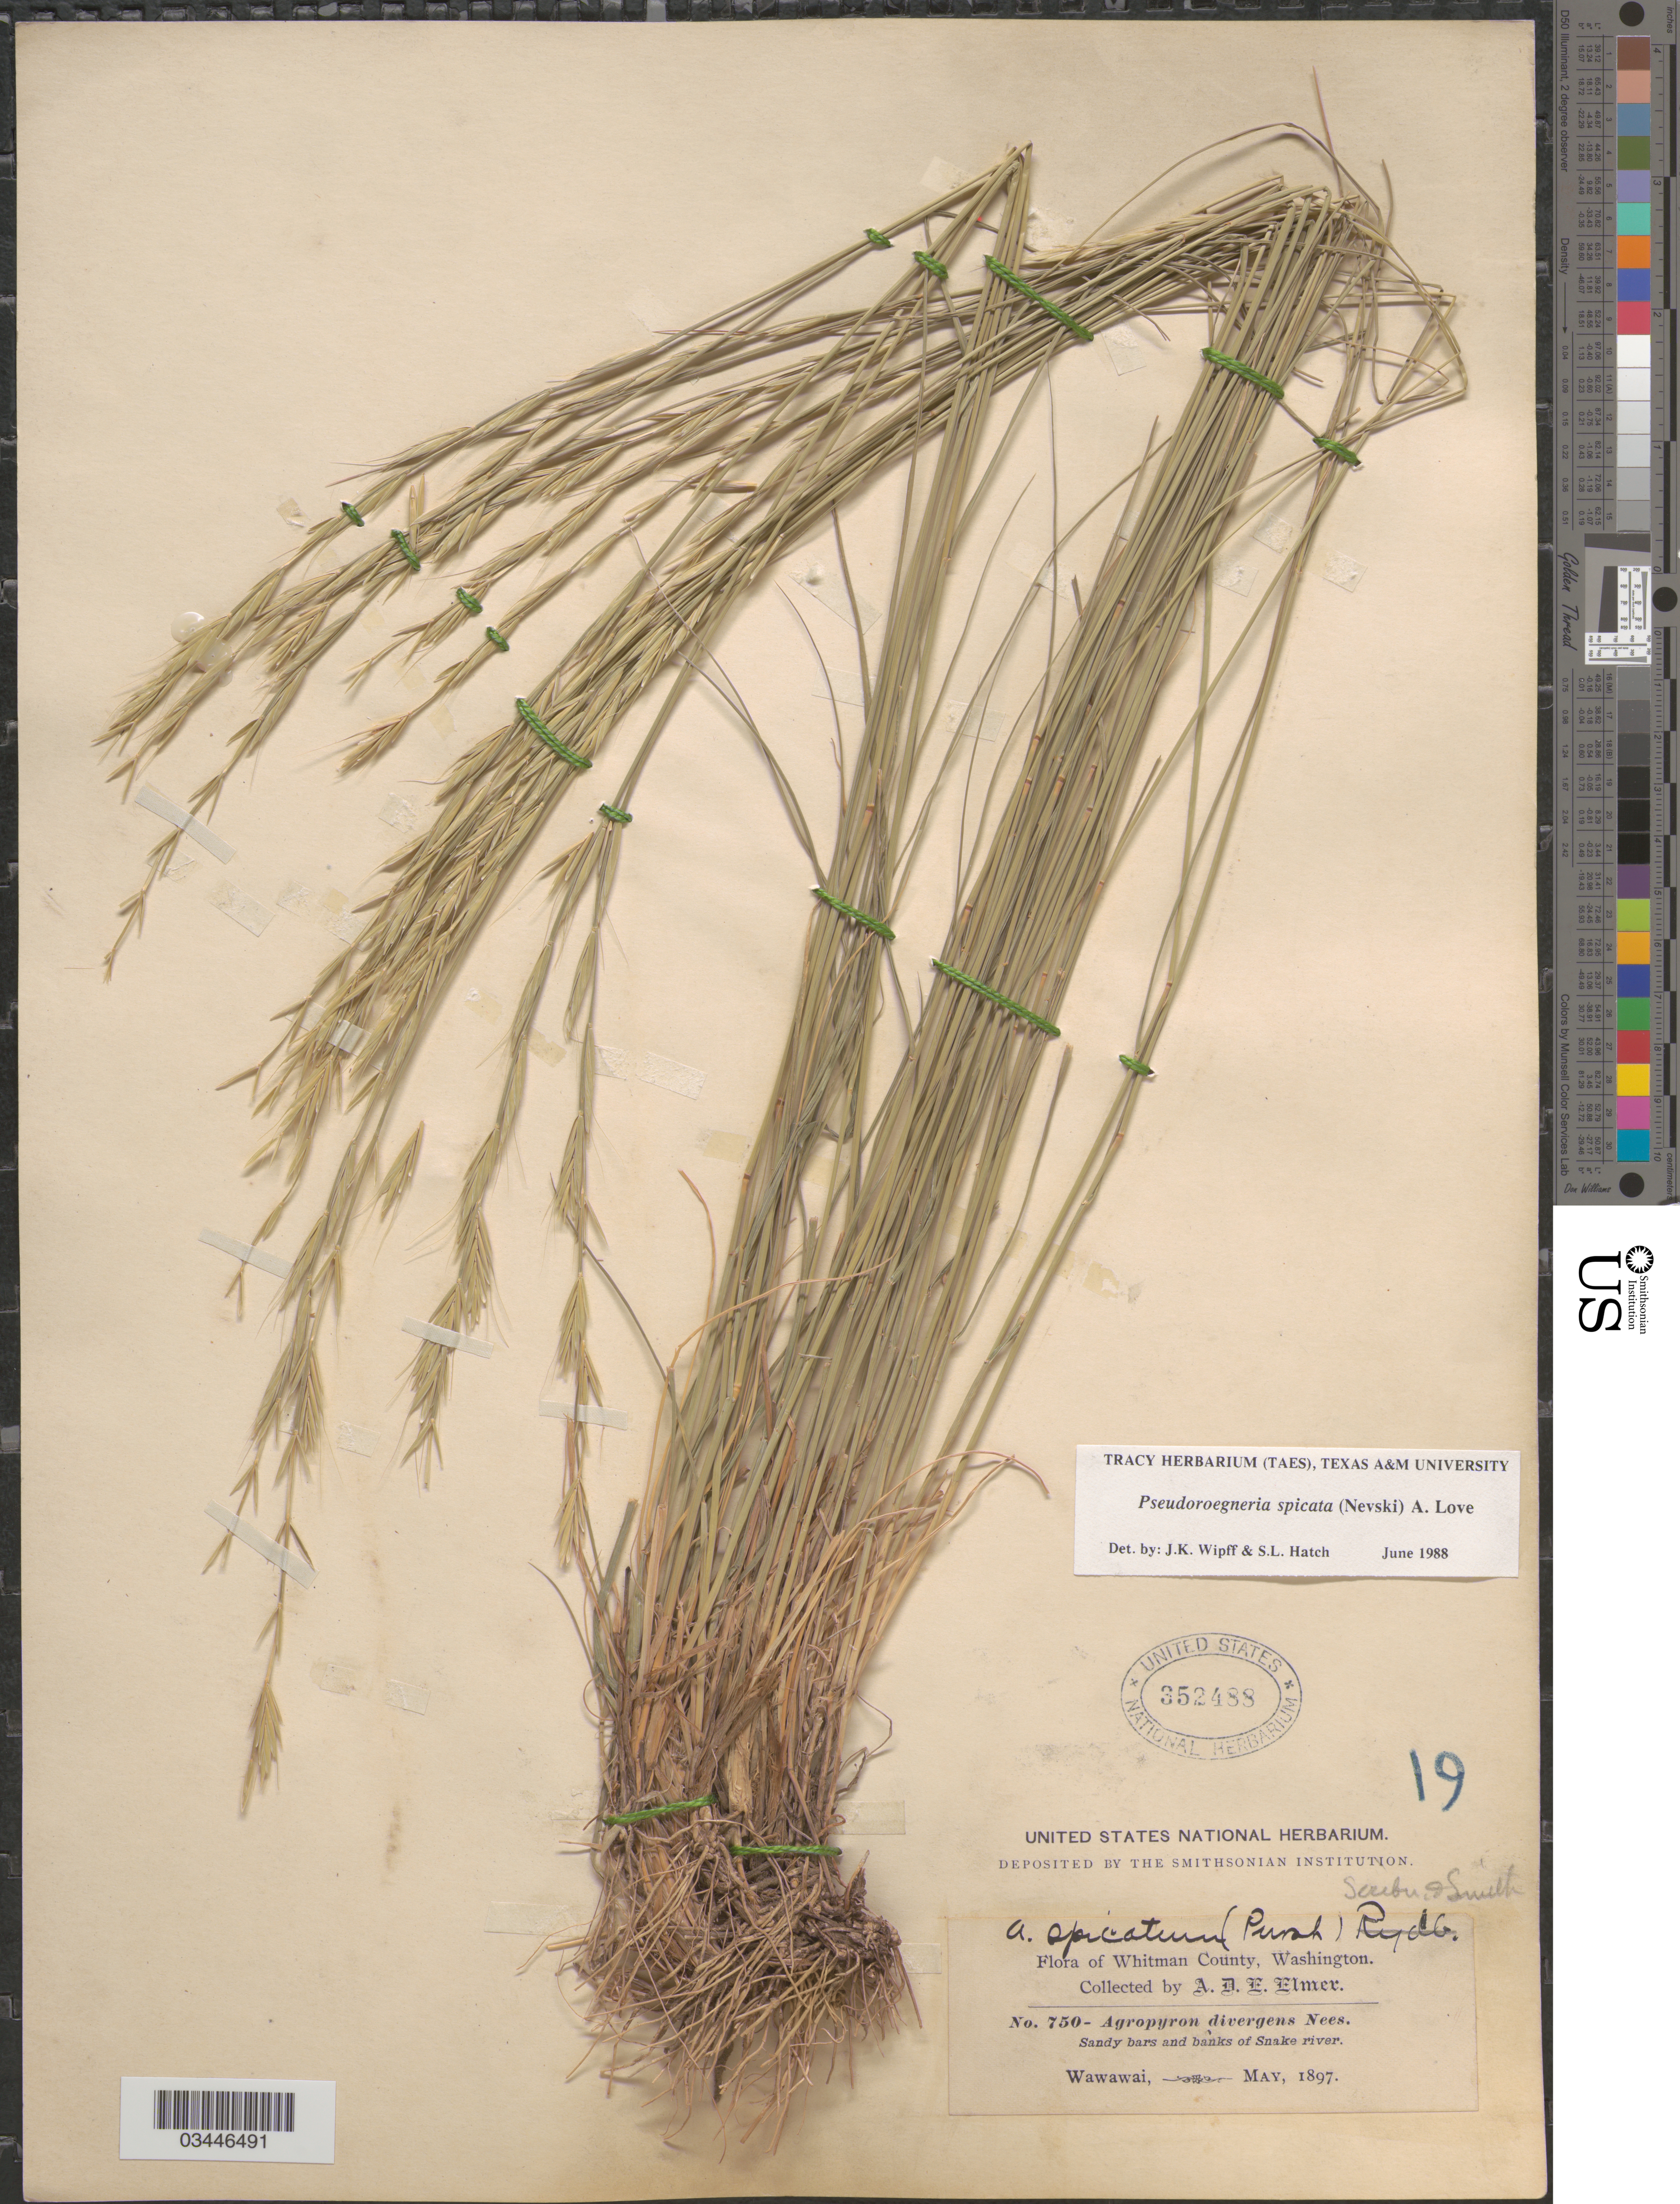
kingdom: Plantae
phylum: Tracheophyta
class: Liliopsida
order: Poales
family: Poaceae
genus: Pseudoroegneria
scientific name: Pseudoroegneria spicata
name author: (Pursh) Á. Löve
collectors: A. D. E. Elmer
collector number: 750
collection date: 1897-05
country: United States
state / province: Washington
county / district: Whitman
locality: Whitman County. Sandy bars and banks of Snake river. Wawawai.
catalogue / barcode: US 352488